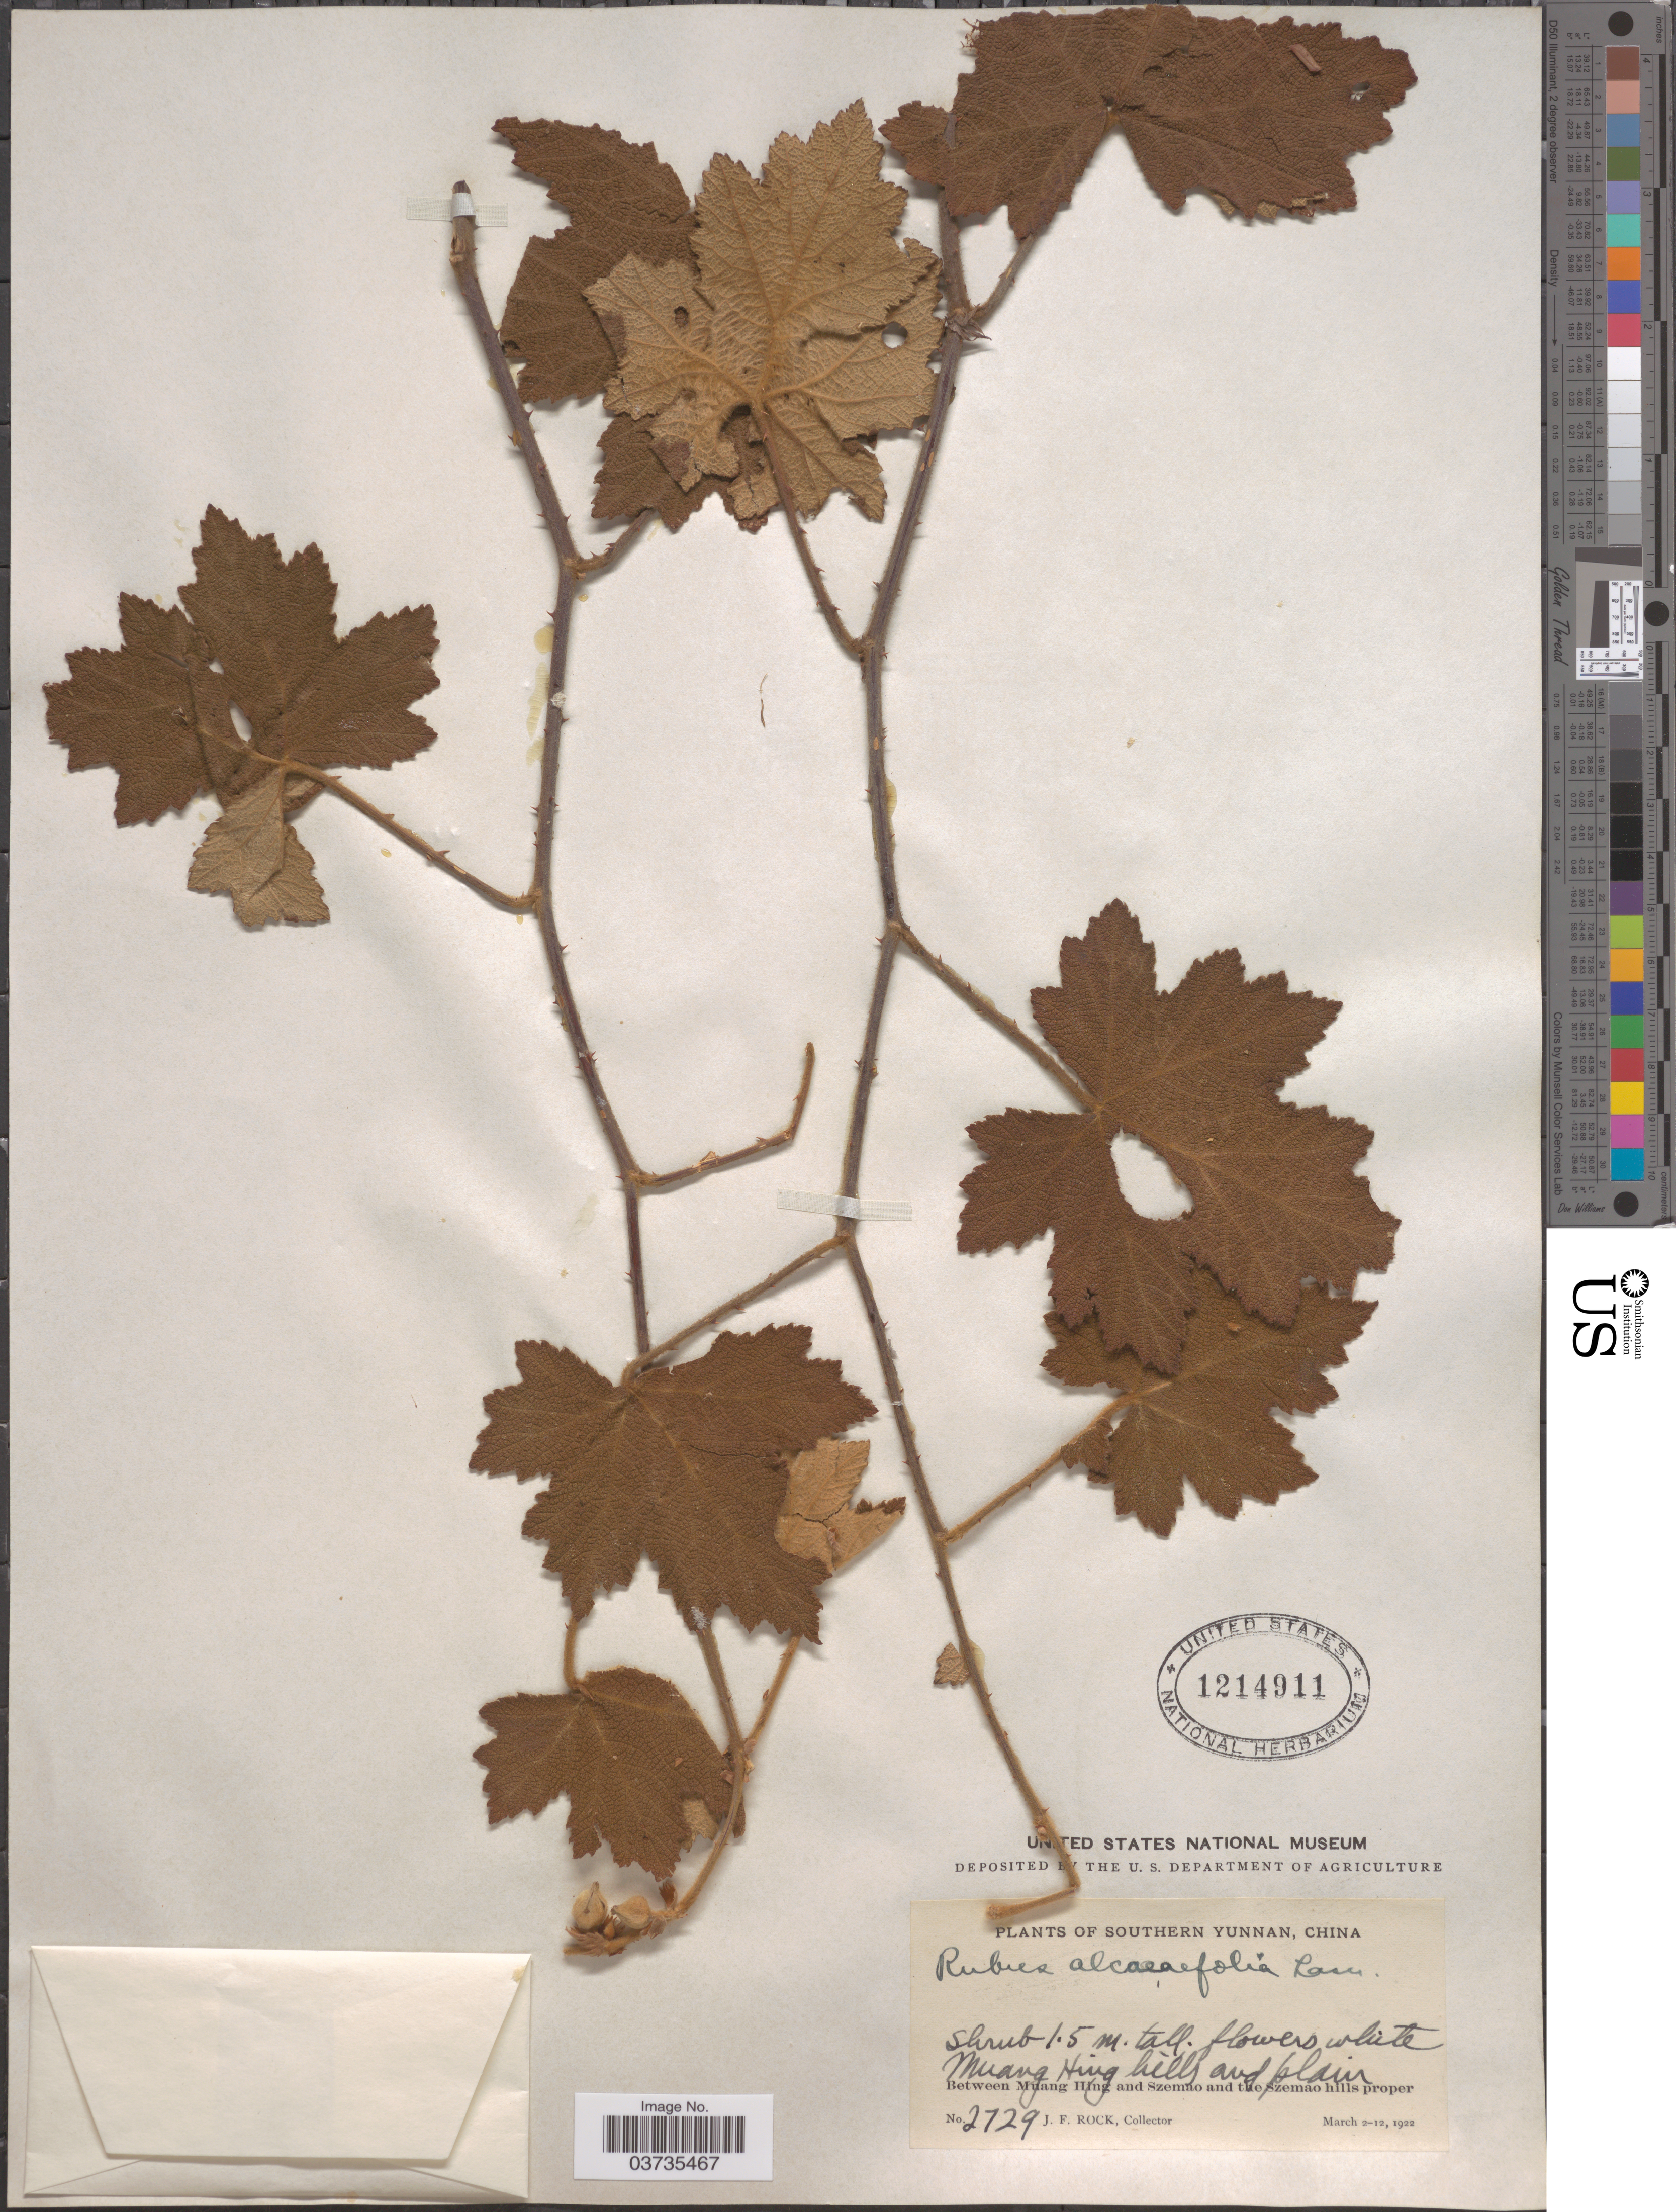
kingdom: Plantae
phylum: Tracheophyta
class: Magnoliopsida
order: Rosales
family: Rosaceae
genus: Rubus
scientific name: Rubus alcaefolius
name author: Poir.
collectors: J. Rock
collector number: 2729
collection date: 1922-03-02/1922-03-12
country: China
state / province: Yunnan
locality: Southern Yunnan. Muang Hing hills and plain. Between Muang Hing and Szemao and the Szemao hills proper.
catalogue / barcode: US 1214911